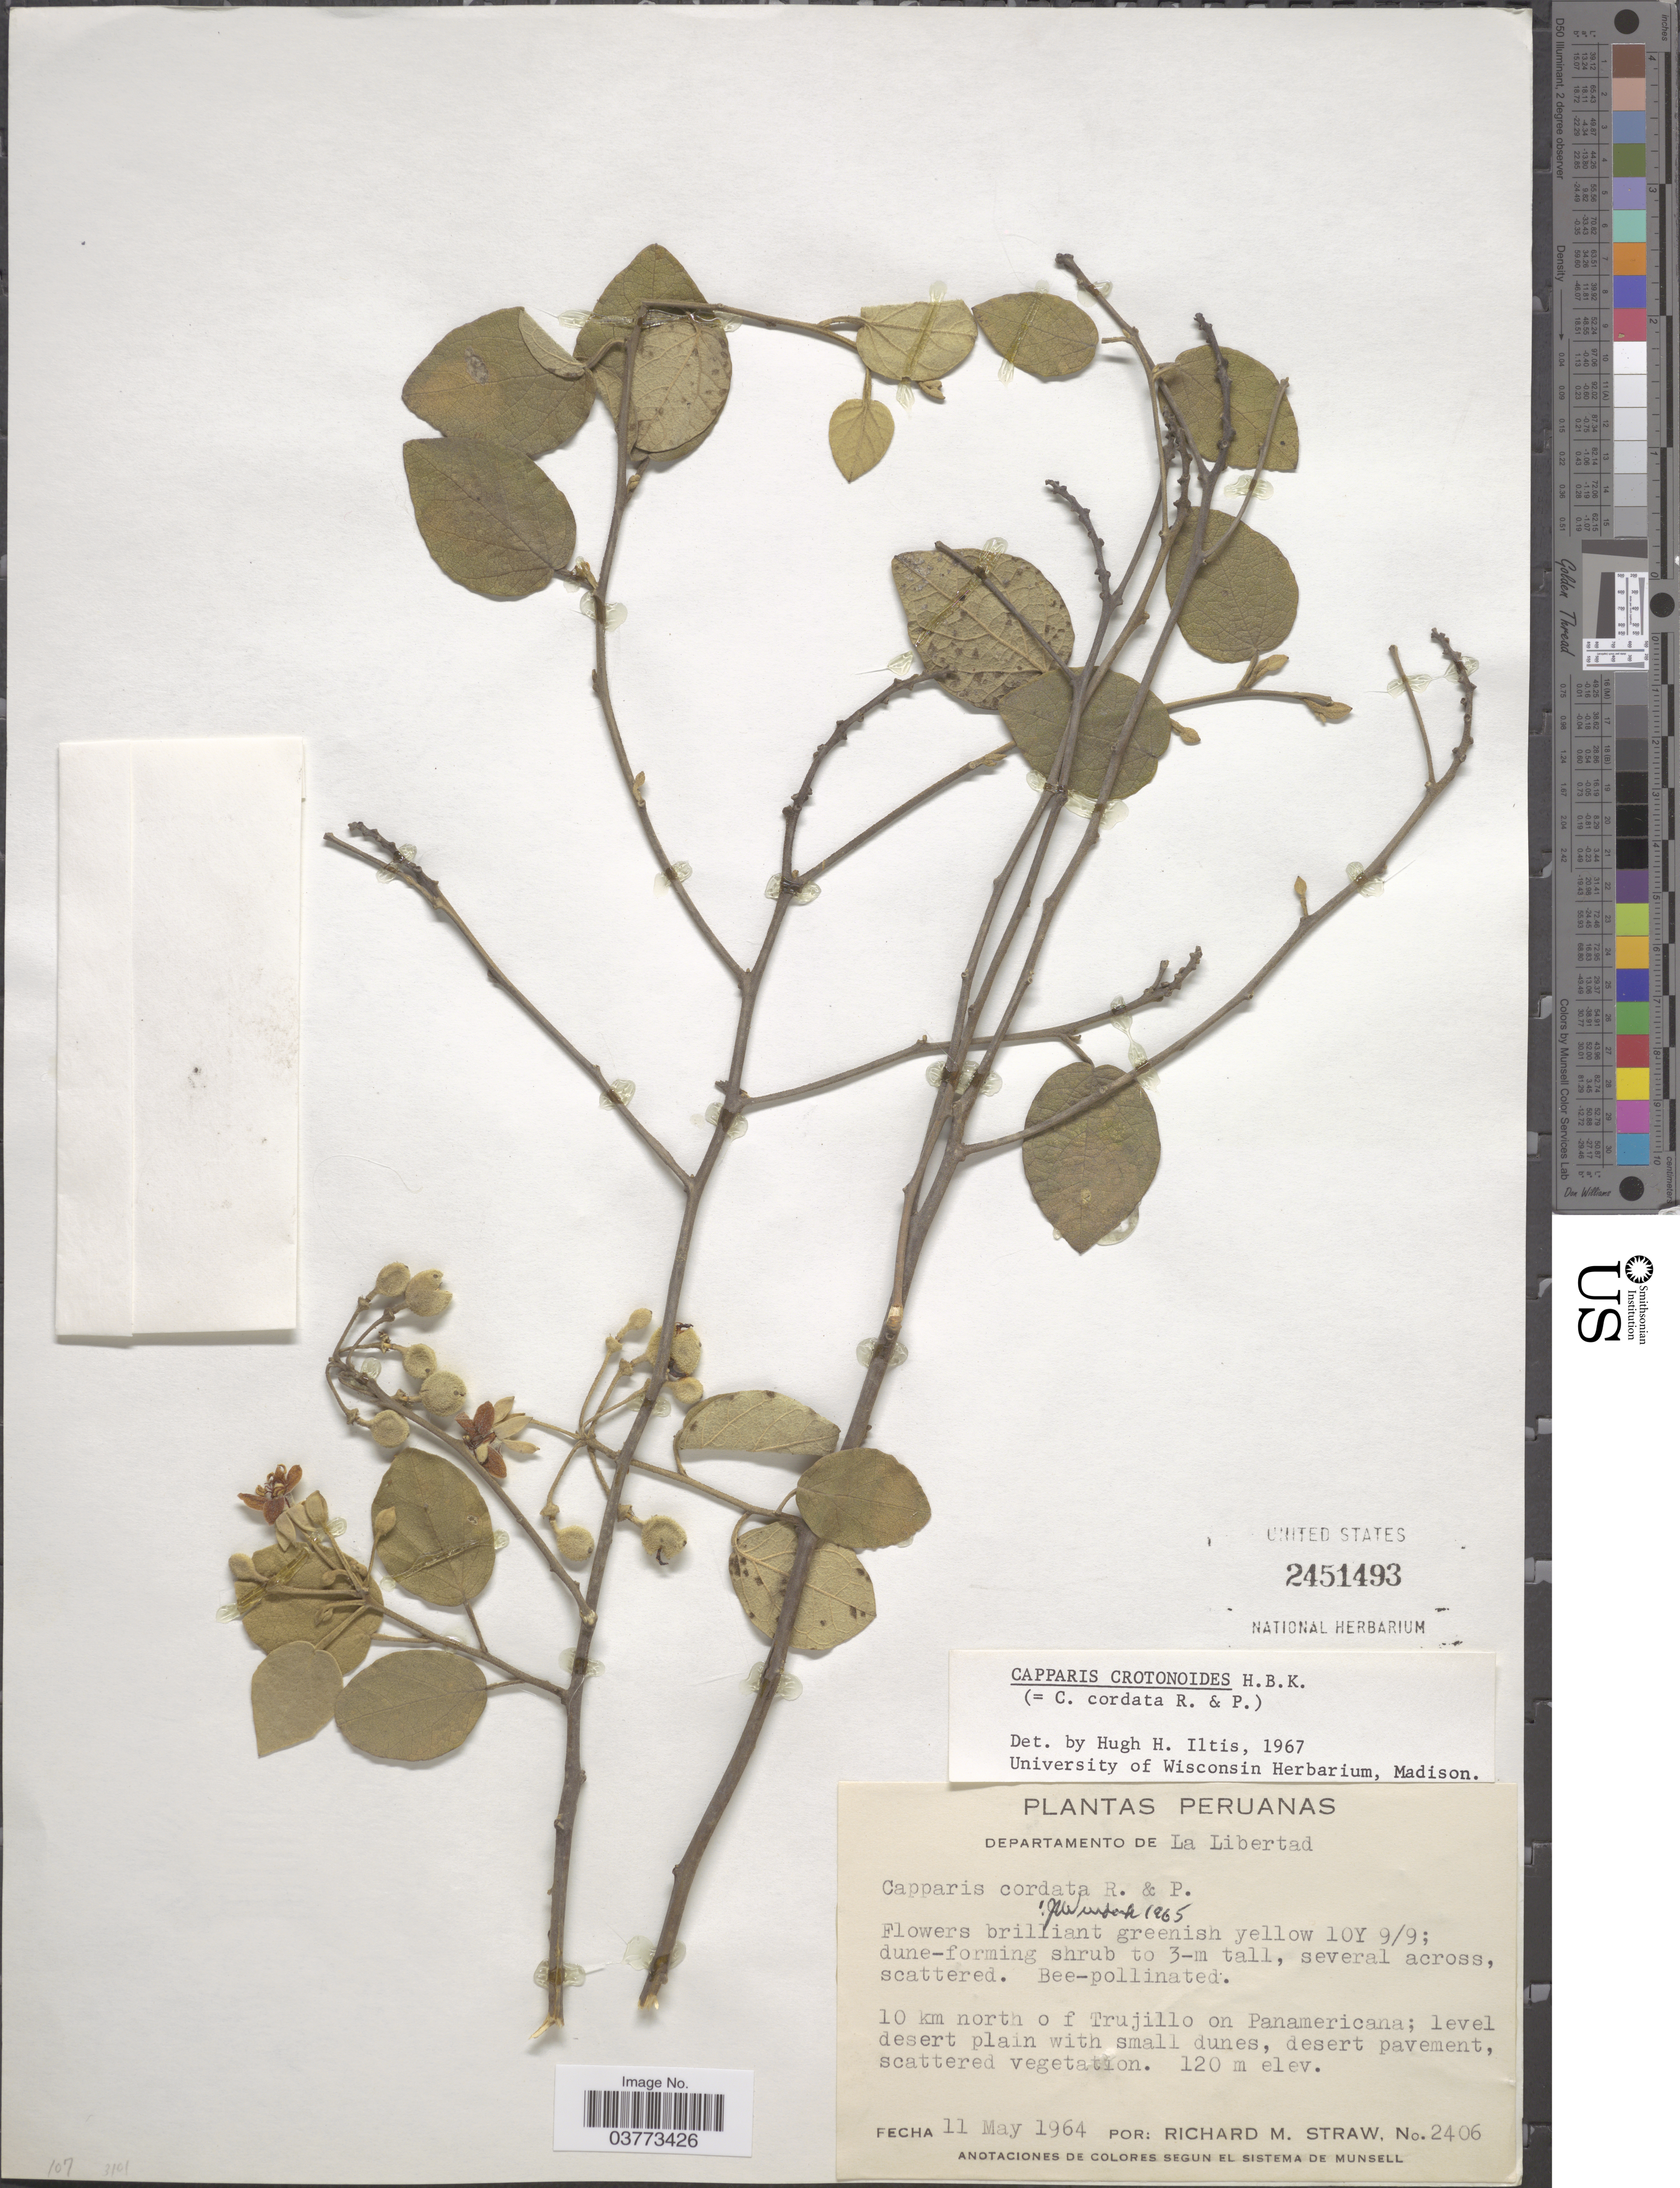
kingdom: Plantae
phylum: Tracheophyta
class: Magnoliopsida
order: Brassicales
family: Capparaceae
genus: Capparicordis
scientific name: Capparicordis crotonoides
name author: (Kunth) Iltis & Cornejo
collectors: R. M. Straw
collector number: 2406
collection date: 1964-05-11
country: Peru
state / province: La Libertad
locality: Peruanas. Departamento de La Libertad. 10 km north of Trujillo on Panamericana.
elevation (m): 120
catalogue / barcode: US 2451493